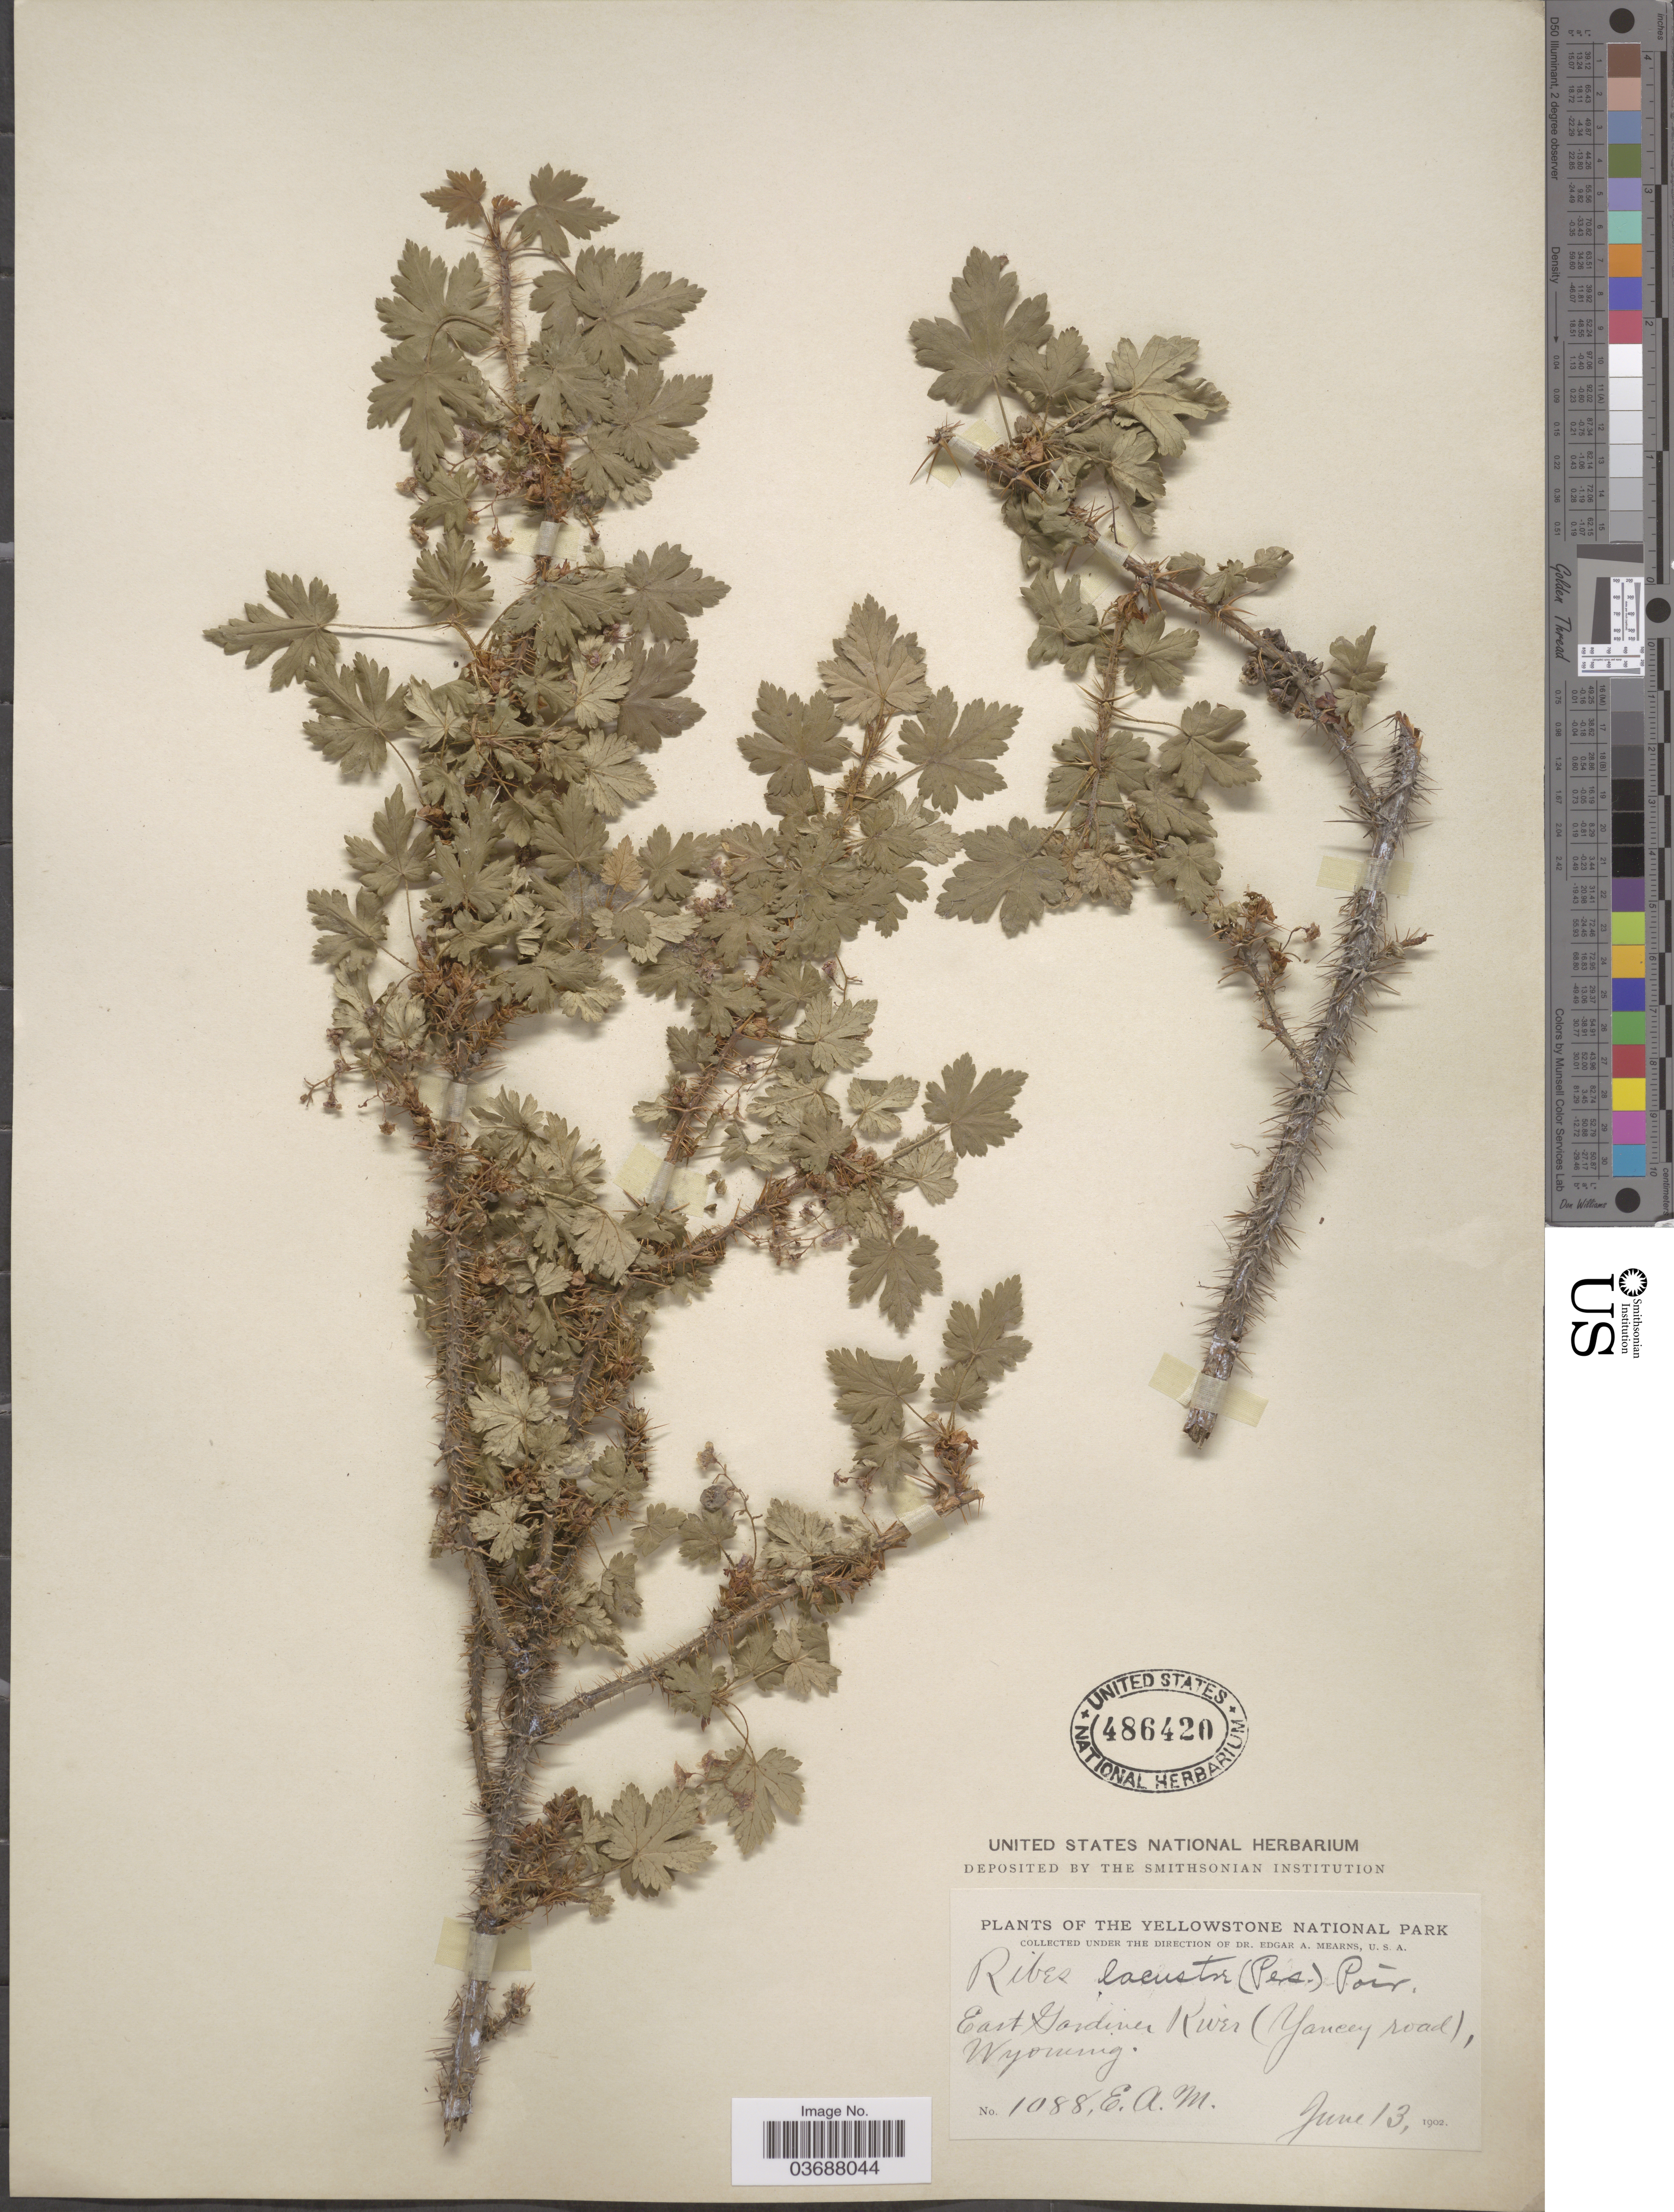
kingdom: Plantae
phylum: Tracheophyta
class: Magnoliopsida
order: Saxifragales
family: Grossulariaceae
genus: Ribes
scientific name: Ribes lacustre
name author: (Pers.) Poir.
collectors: E. A. Mearns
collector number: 1088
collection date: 1902-06-13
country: United States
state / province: Wyoming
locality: The Yellowstone National Park. East Gardiner River (Yancey road).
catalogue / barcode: US 486420